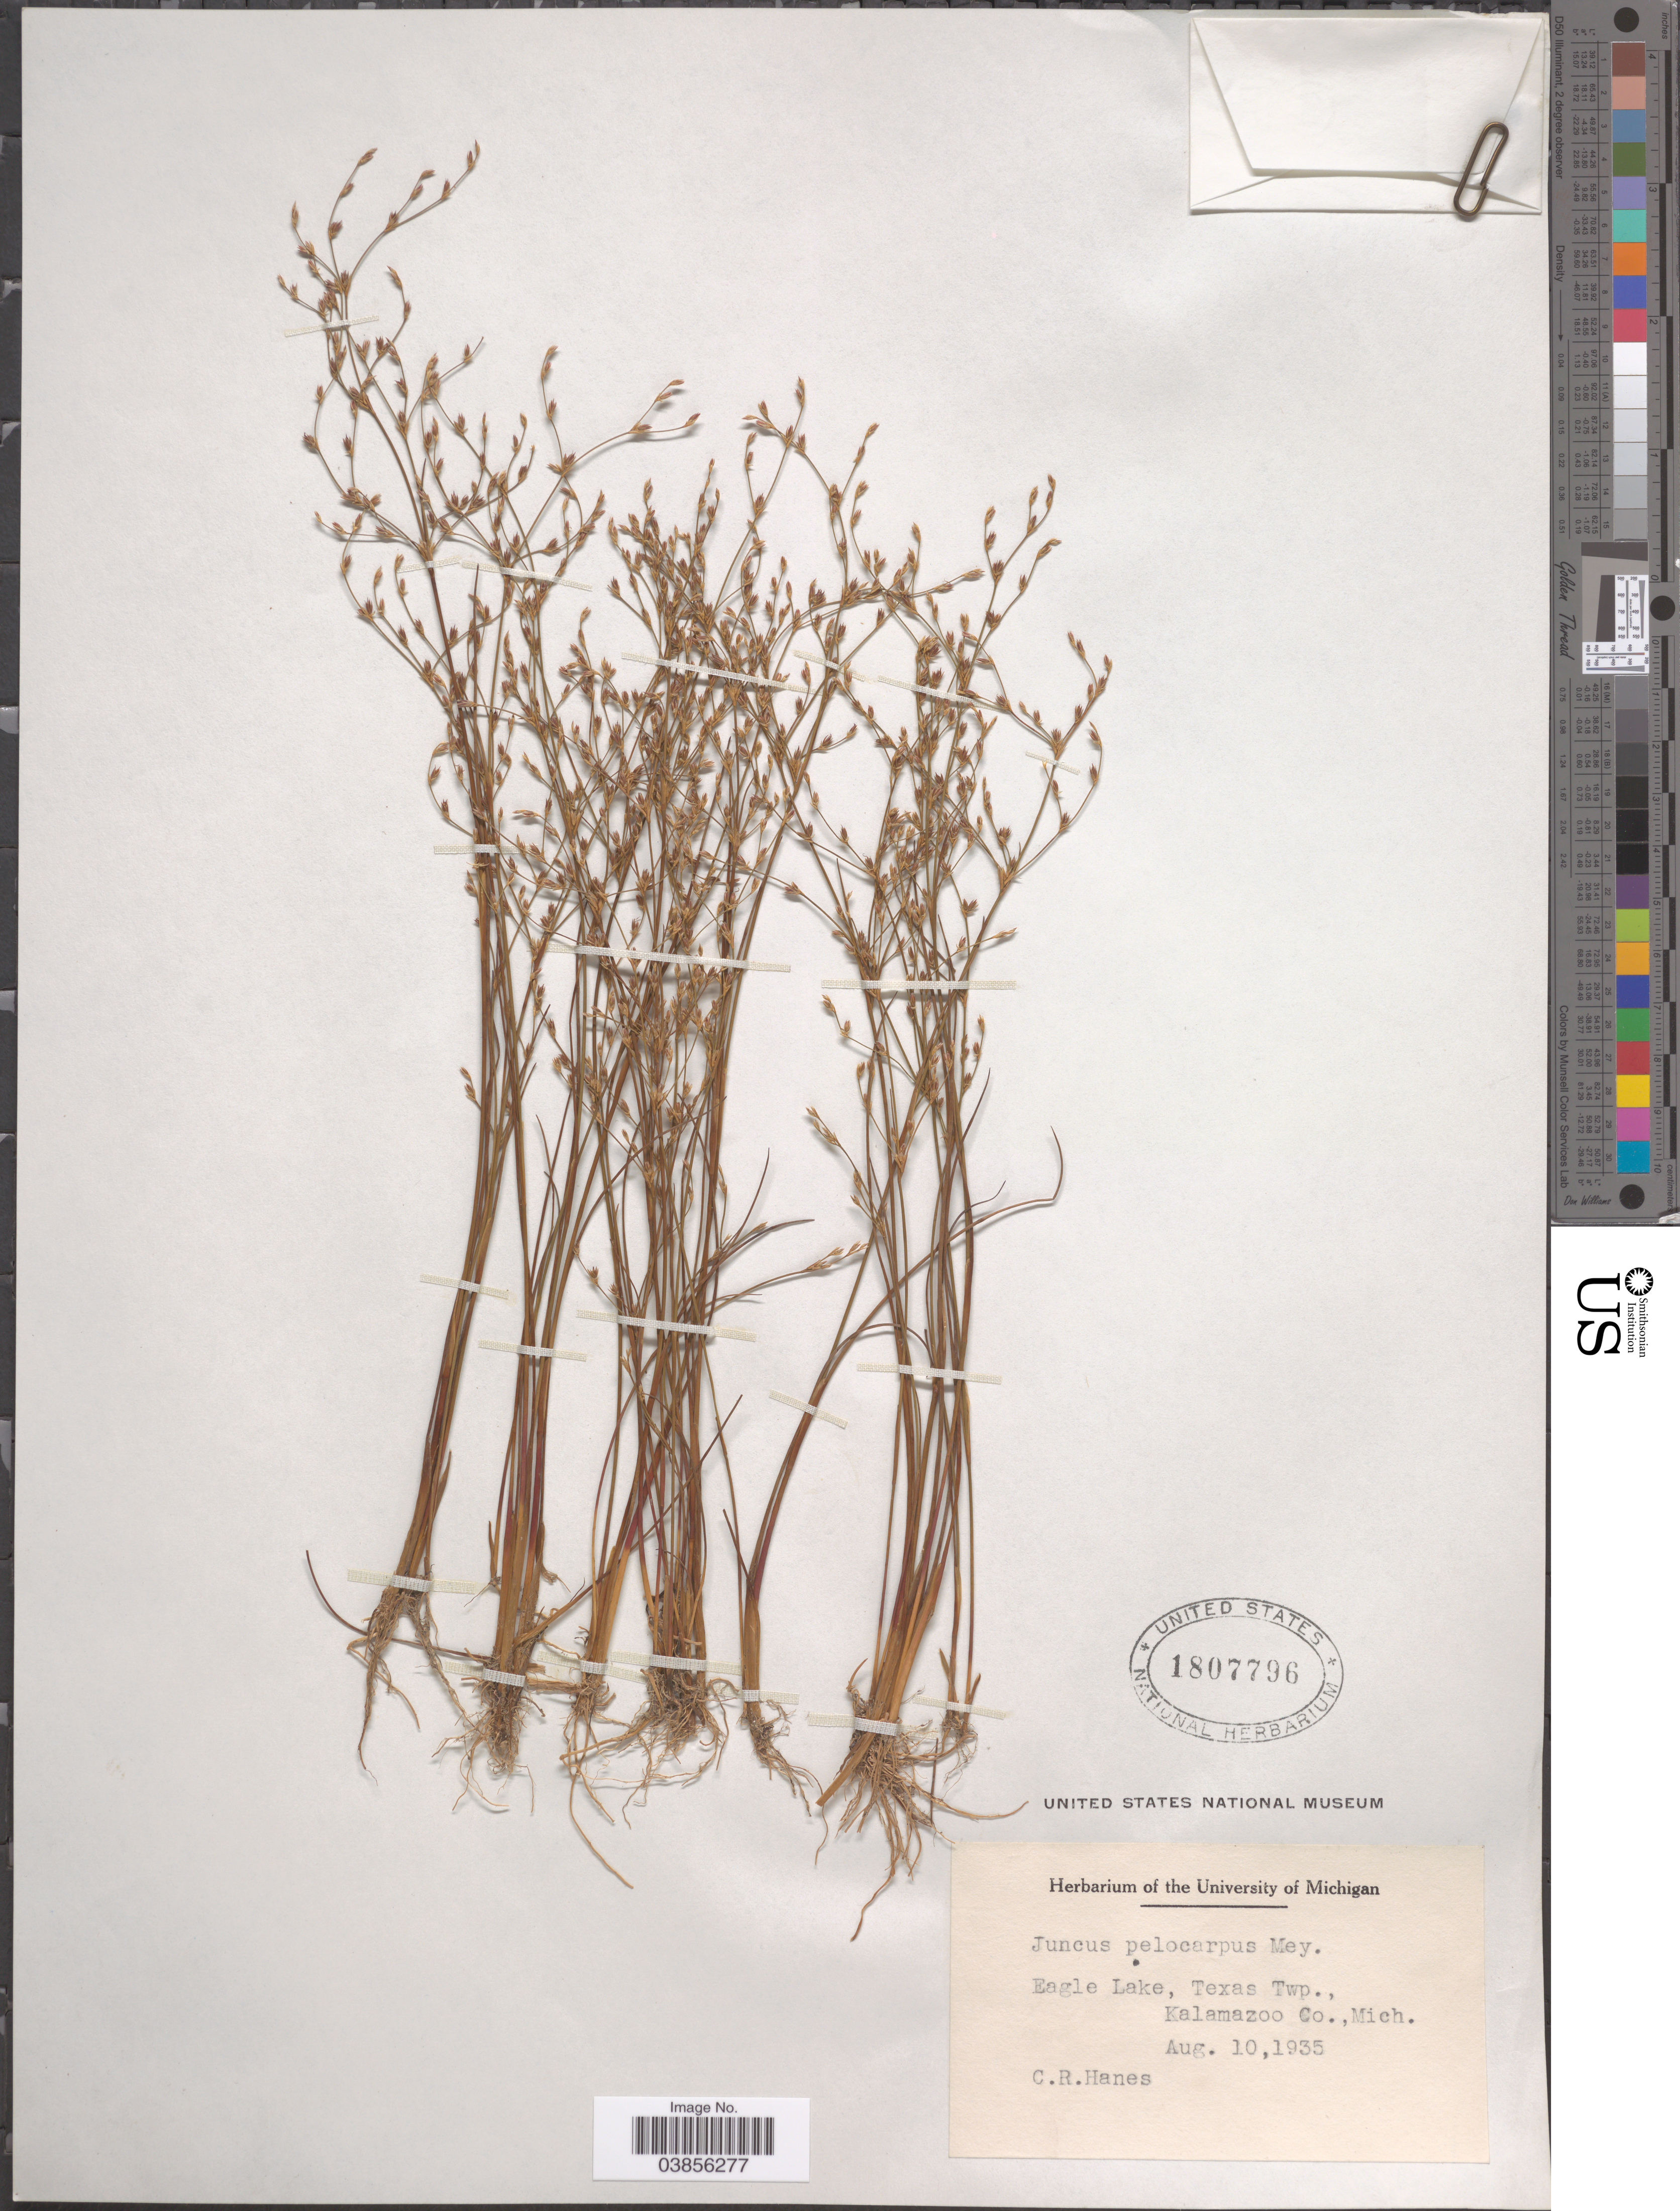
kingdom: Plantae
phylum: Tracheophyta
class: Liliopsida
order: Poales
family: Juncaceae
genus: Juncus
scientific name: Juncus pelocarpus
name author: E. Mey.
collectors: C. Hanes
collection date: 1935-08-10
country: United States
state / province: Michigan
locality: Eagle Lake, Texas Twp., Kalamazoo Co.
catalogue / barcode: US 1807796